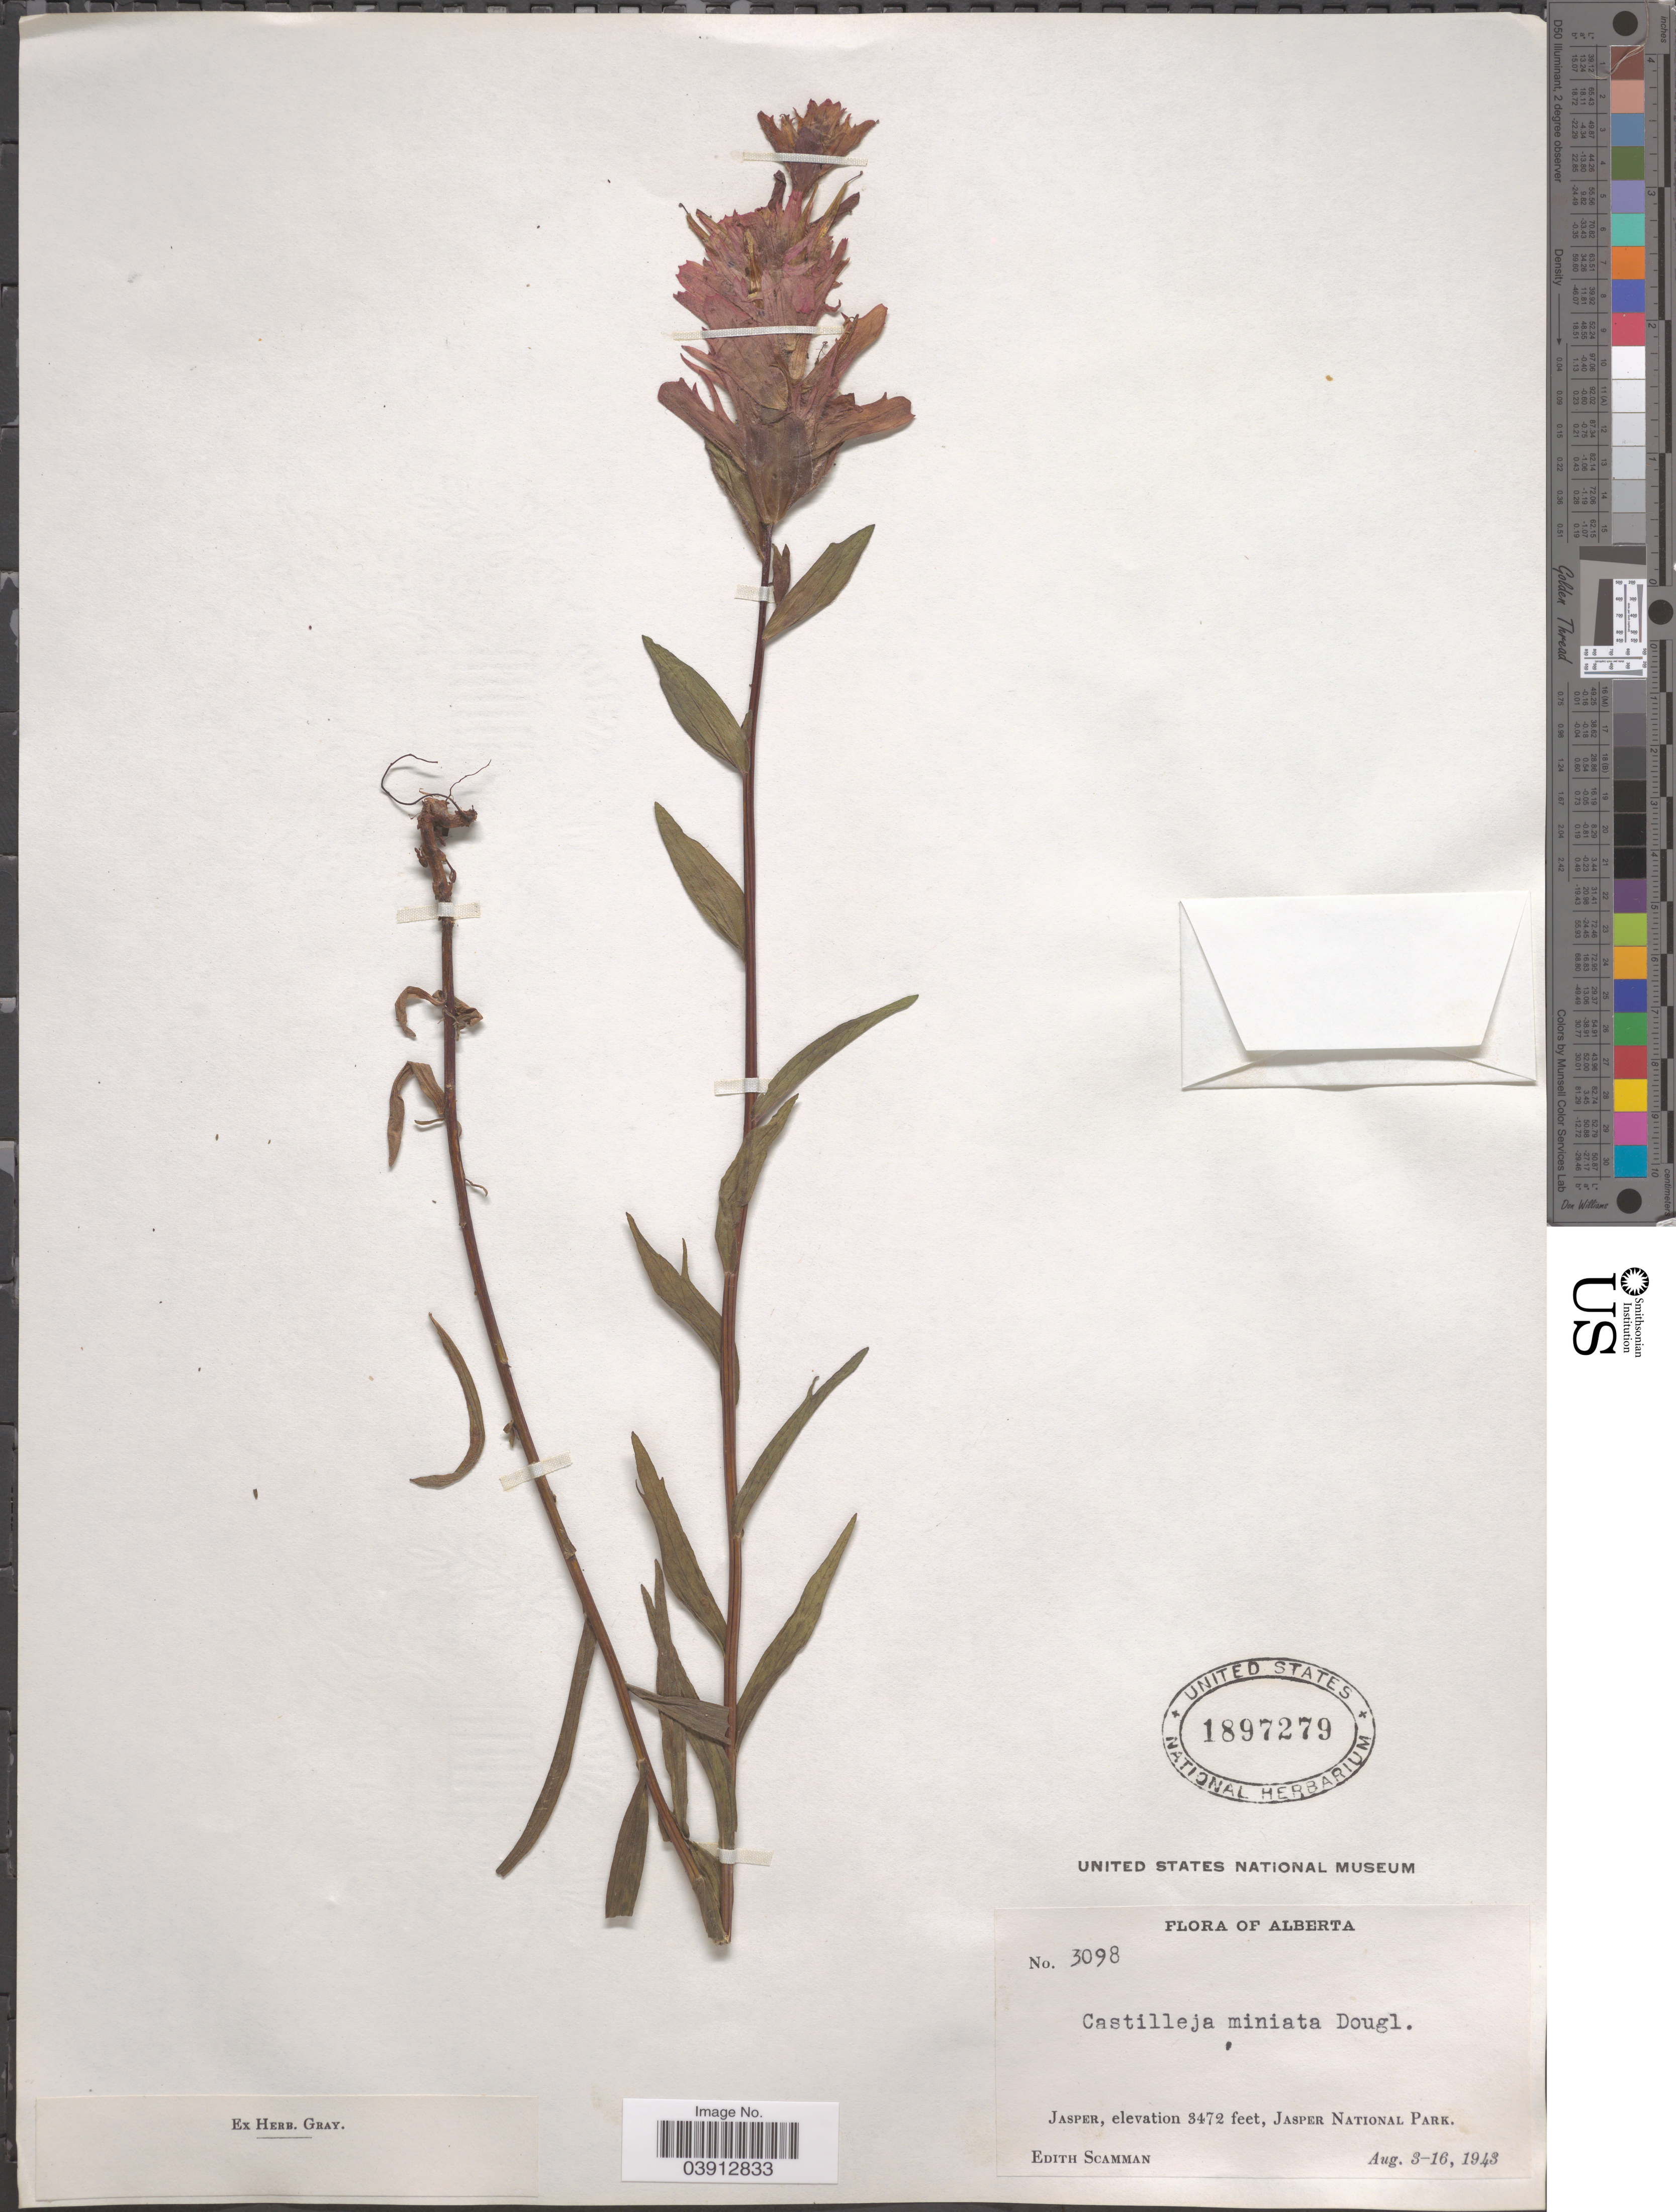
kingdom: Plantae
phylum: Tracheophyta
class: Magnoliopsida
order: Lamiales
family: Orobanchaceae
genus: Castilleja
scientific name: Castilleja miniata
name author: Douglas ex Hook.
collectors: E. Scamman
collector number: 3098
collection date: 1943-08-03/1943-08-16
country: Canada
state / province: Alberta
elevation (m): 1058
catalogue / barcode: US 1897279